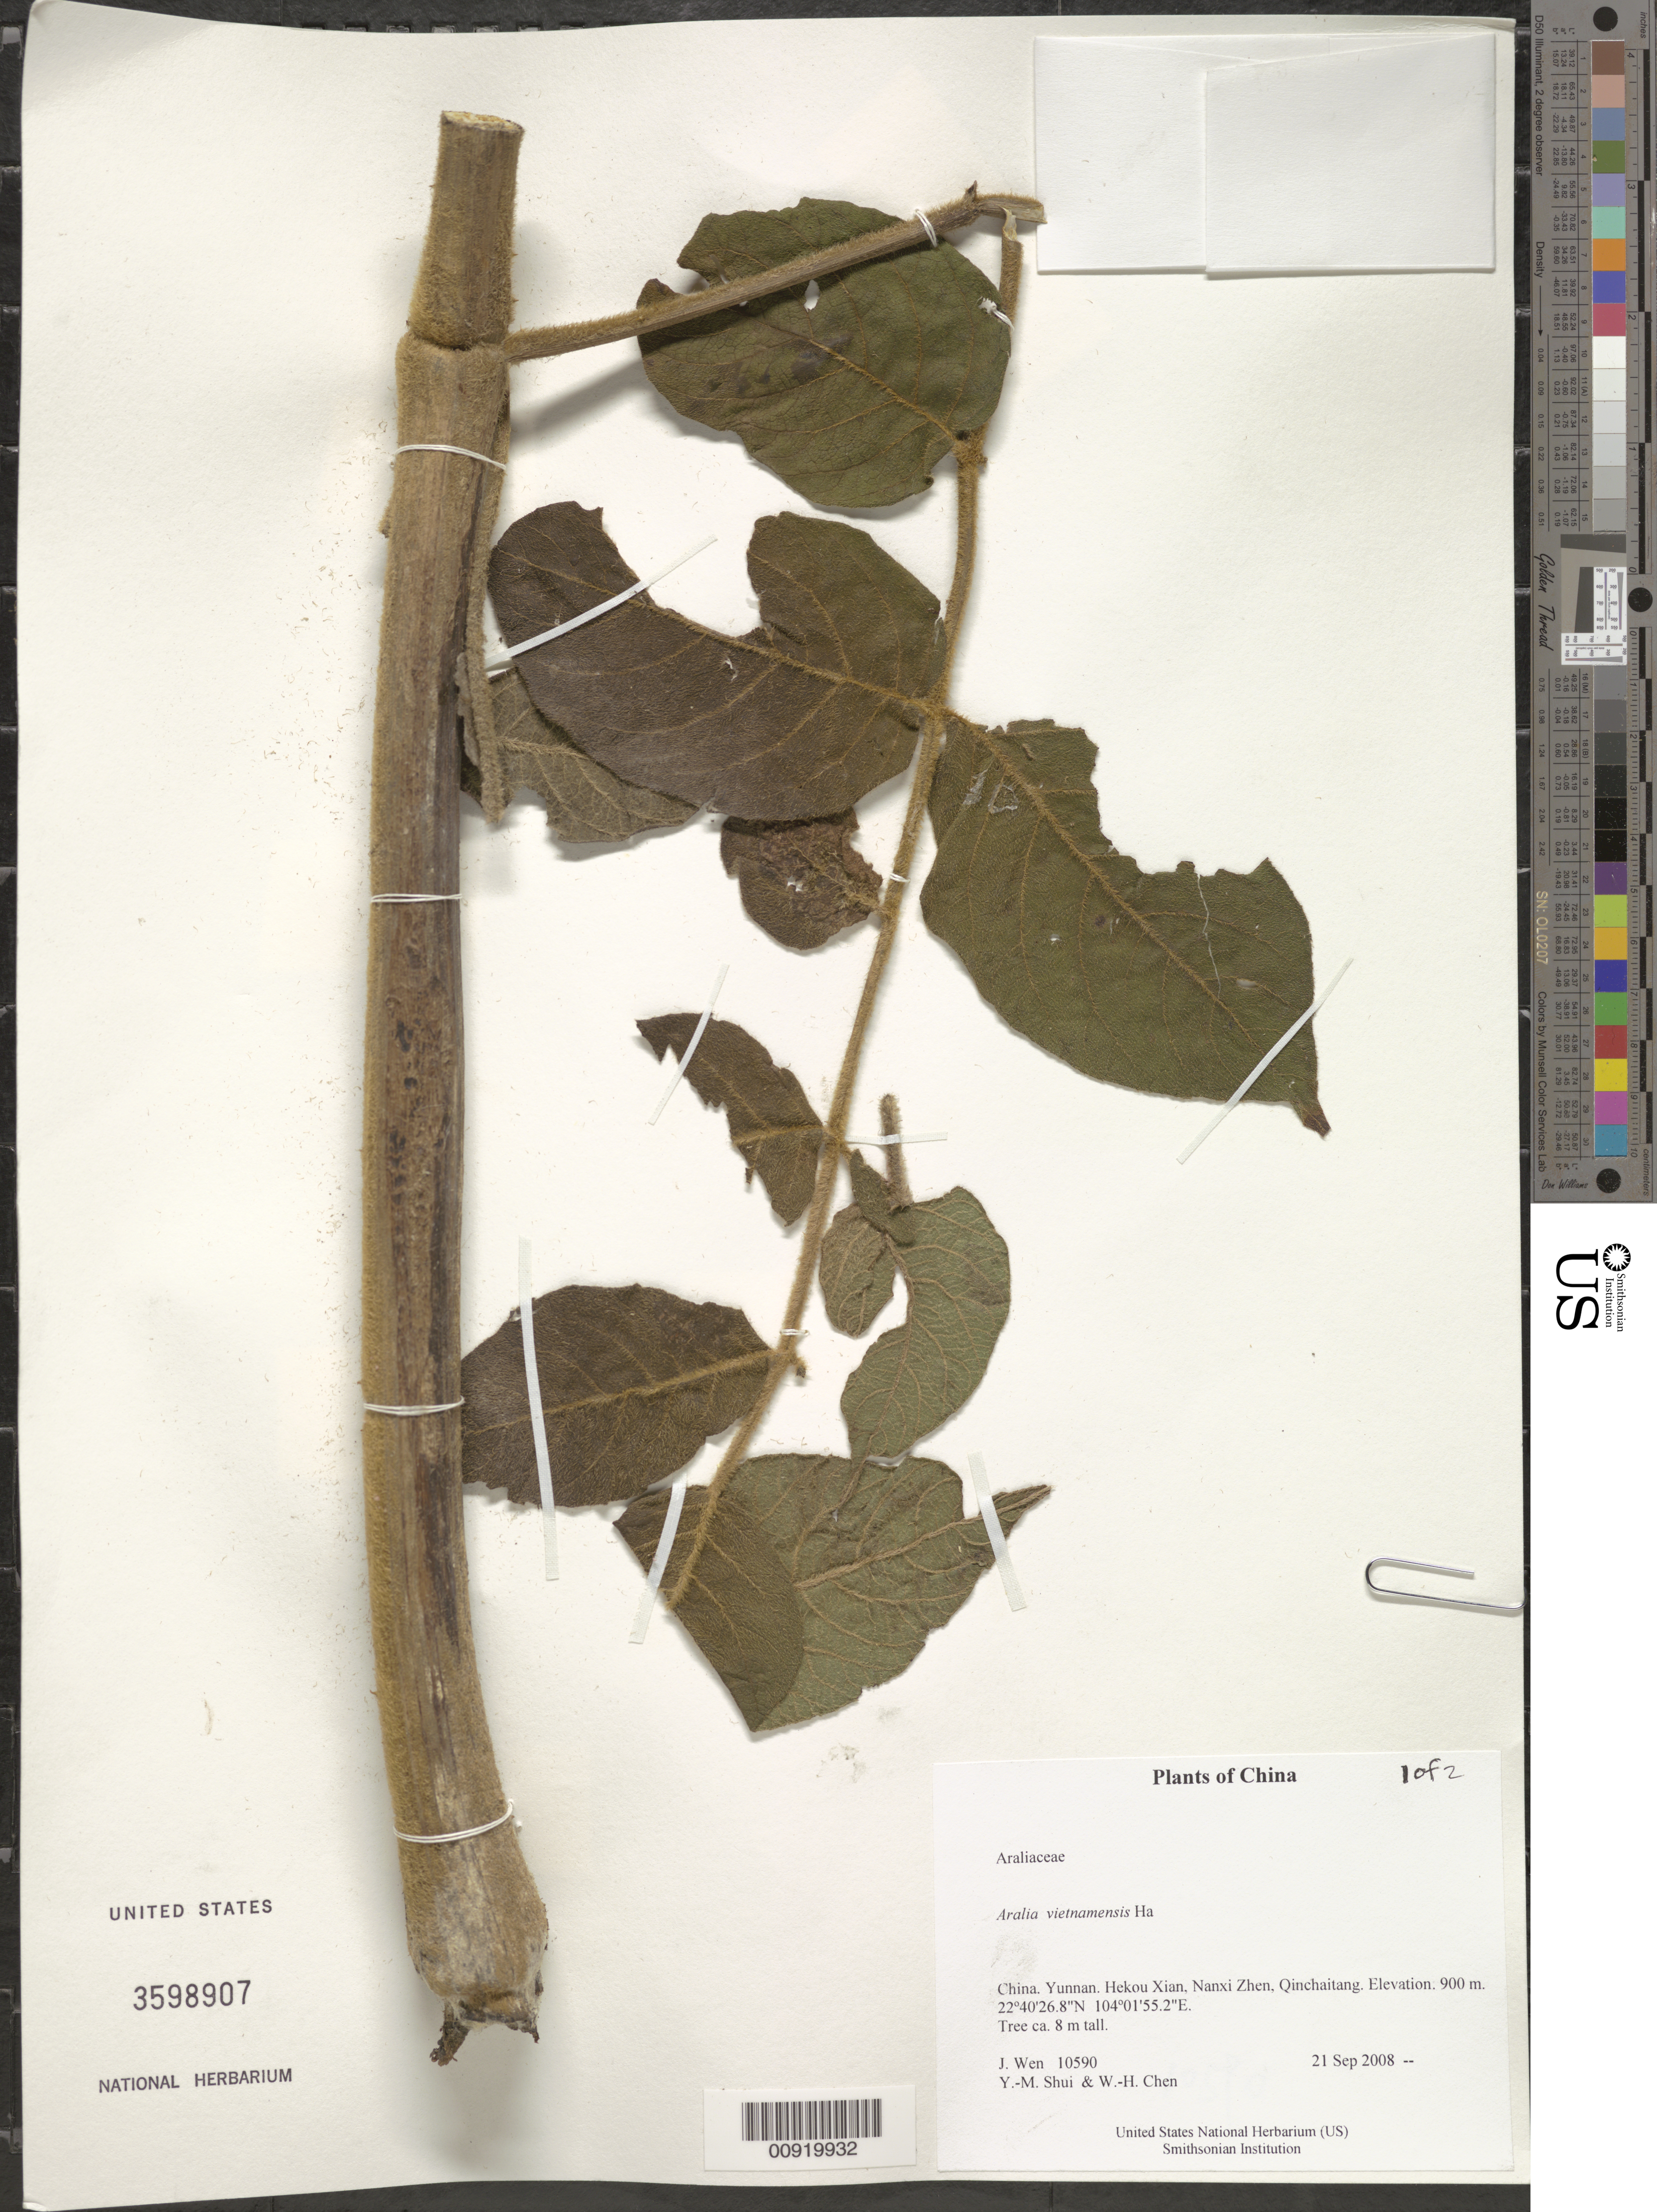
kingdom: Plantae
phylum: Tracheophyta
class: Magnoliopsida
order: Apiales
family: Araliaceae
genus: Aralia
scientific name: Aralia vietnamensis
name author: Ha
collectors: J. Wen, Y. Shui & W. Chen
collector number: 10590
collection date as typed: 21 Sep 2008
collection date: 2008-09-21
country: China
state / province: Yunnan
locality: Hekou Xian, Nanxi Zhen, Qinchaitang.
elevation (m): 900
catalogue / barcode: US 3598907